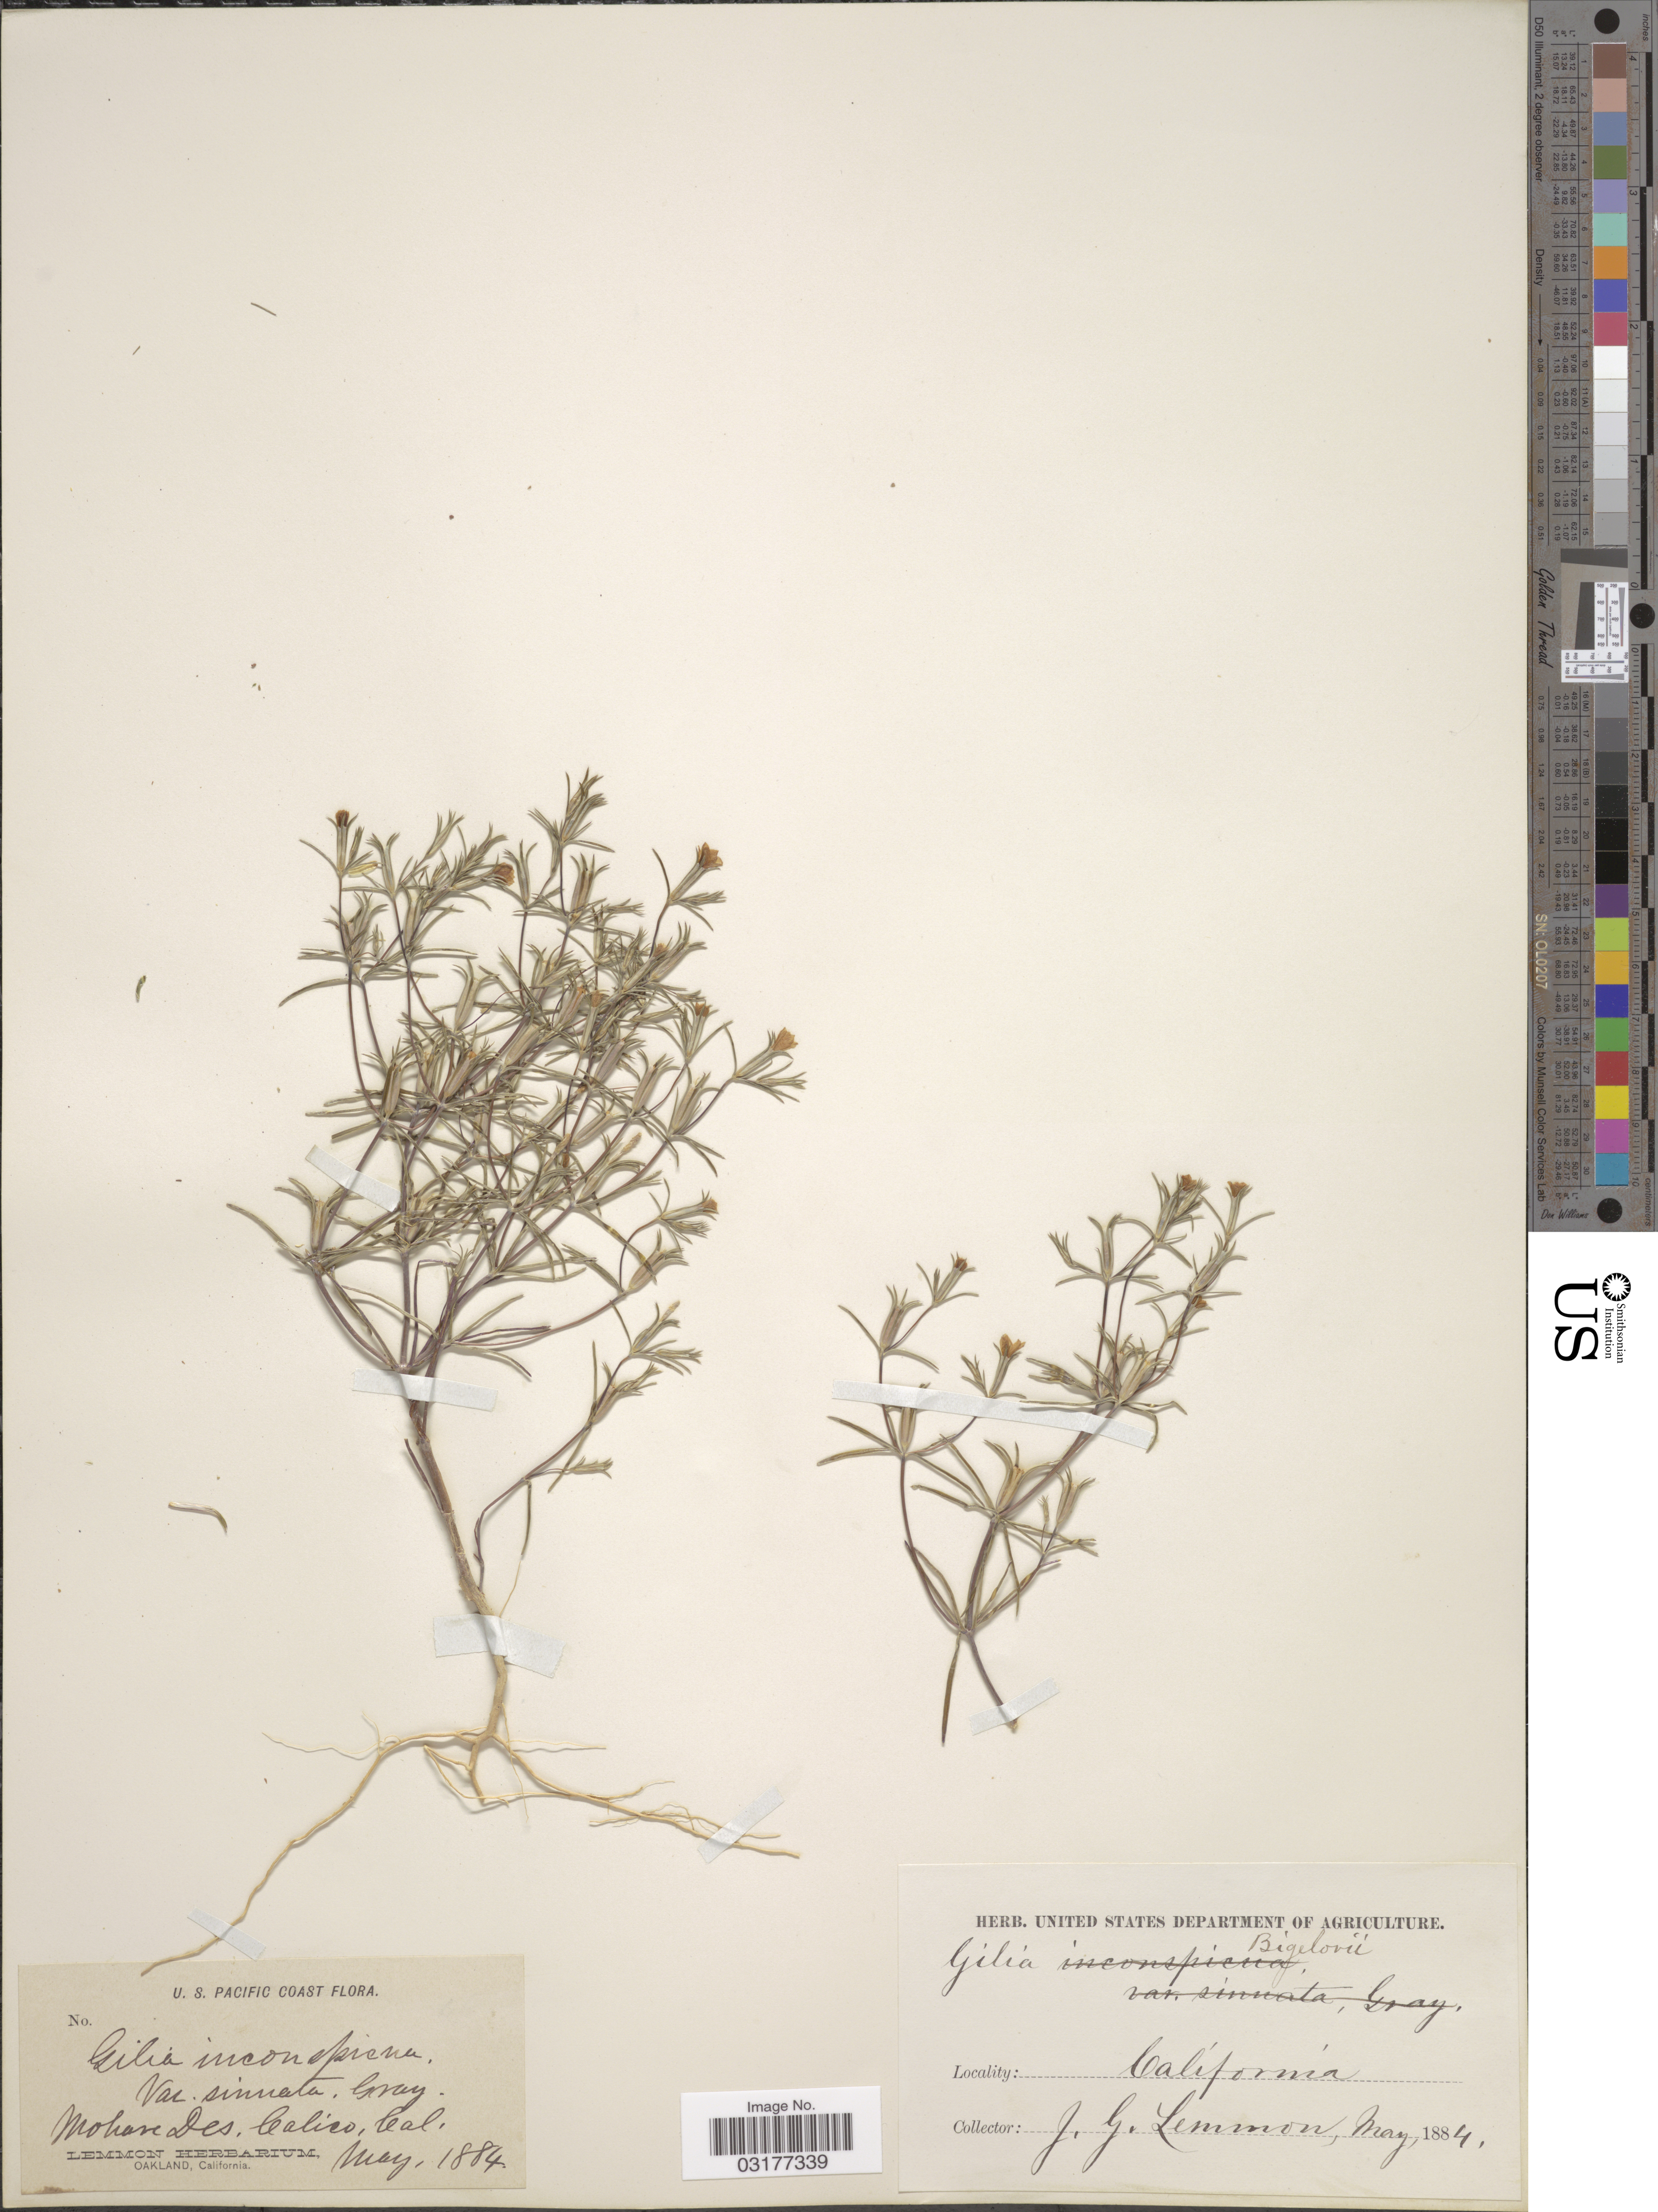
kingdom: Plantae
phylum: Tracheophyta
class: Magnoliopsida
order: Ericales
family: Polemoniaceae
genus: Linanthus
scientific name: Linanthus bigelovii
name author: (A. Gray) Greene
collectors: J. Lemmon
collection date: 1884-05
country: United States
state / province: California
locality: U.S. Pacific Coast. Mohave Des, Calico.